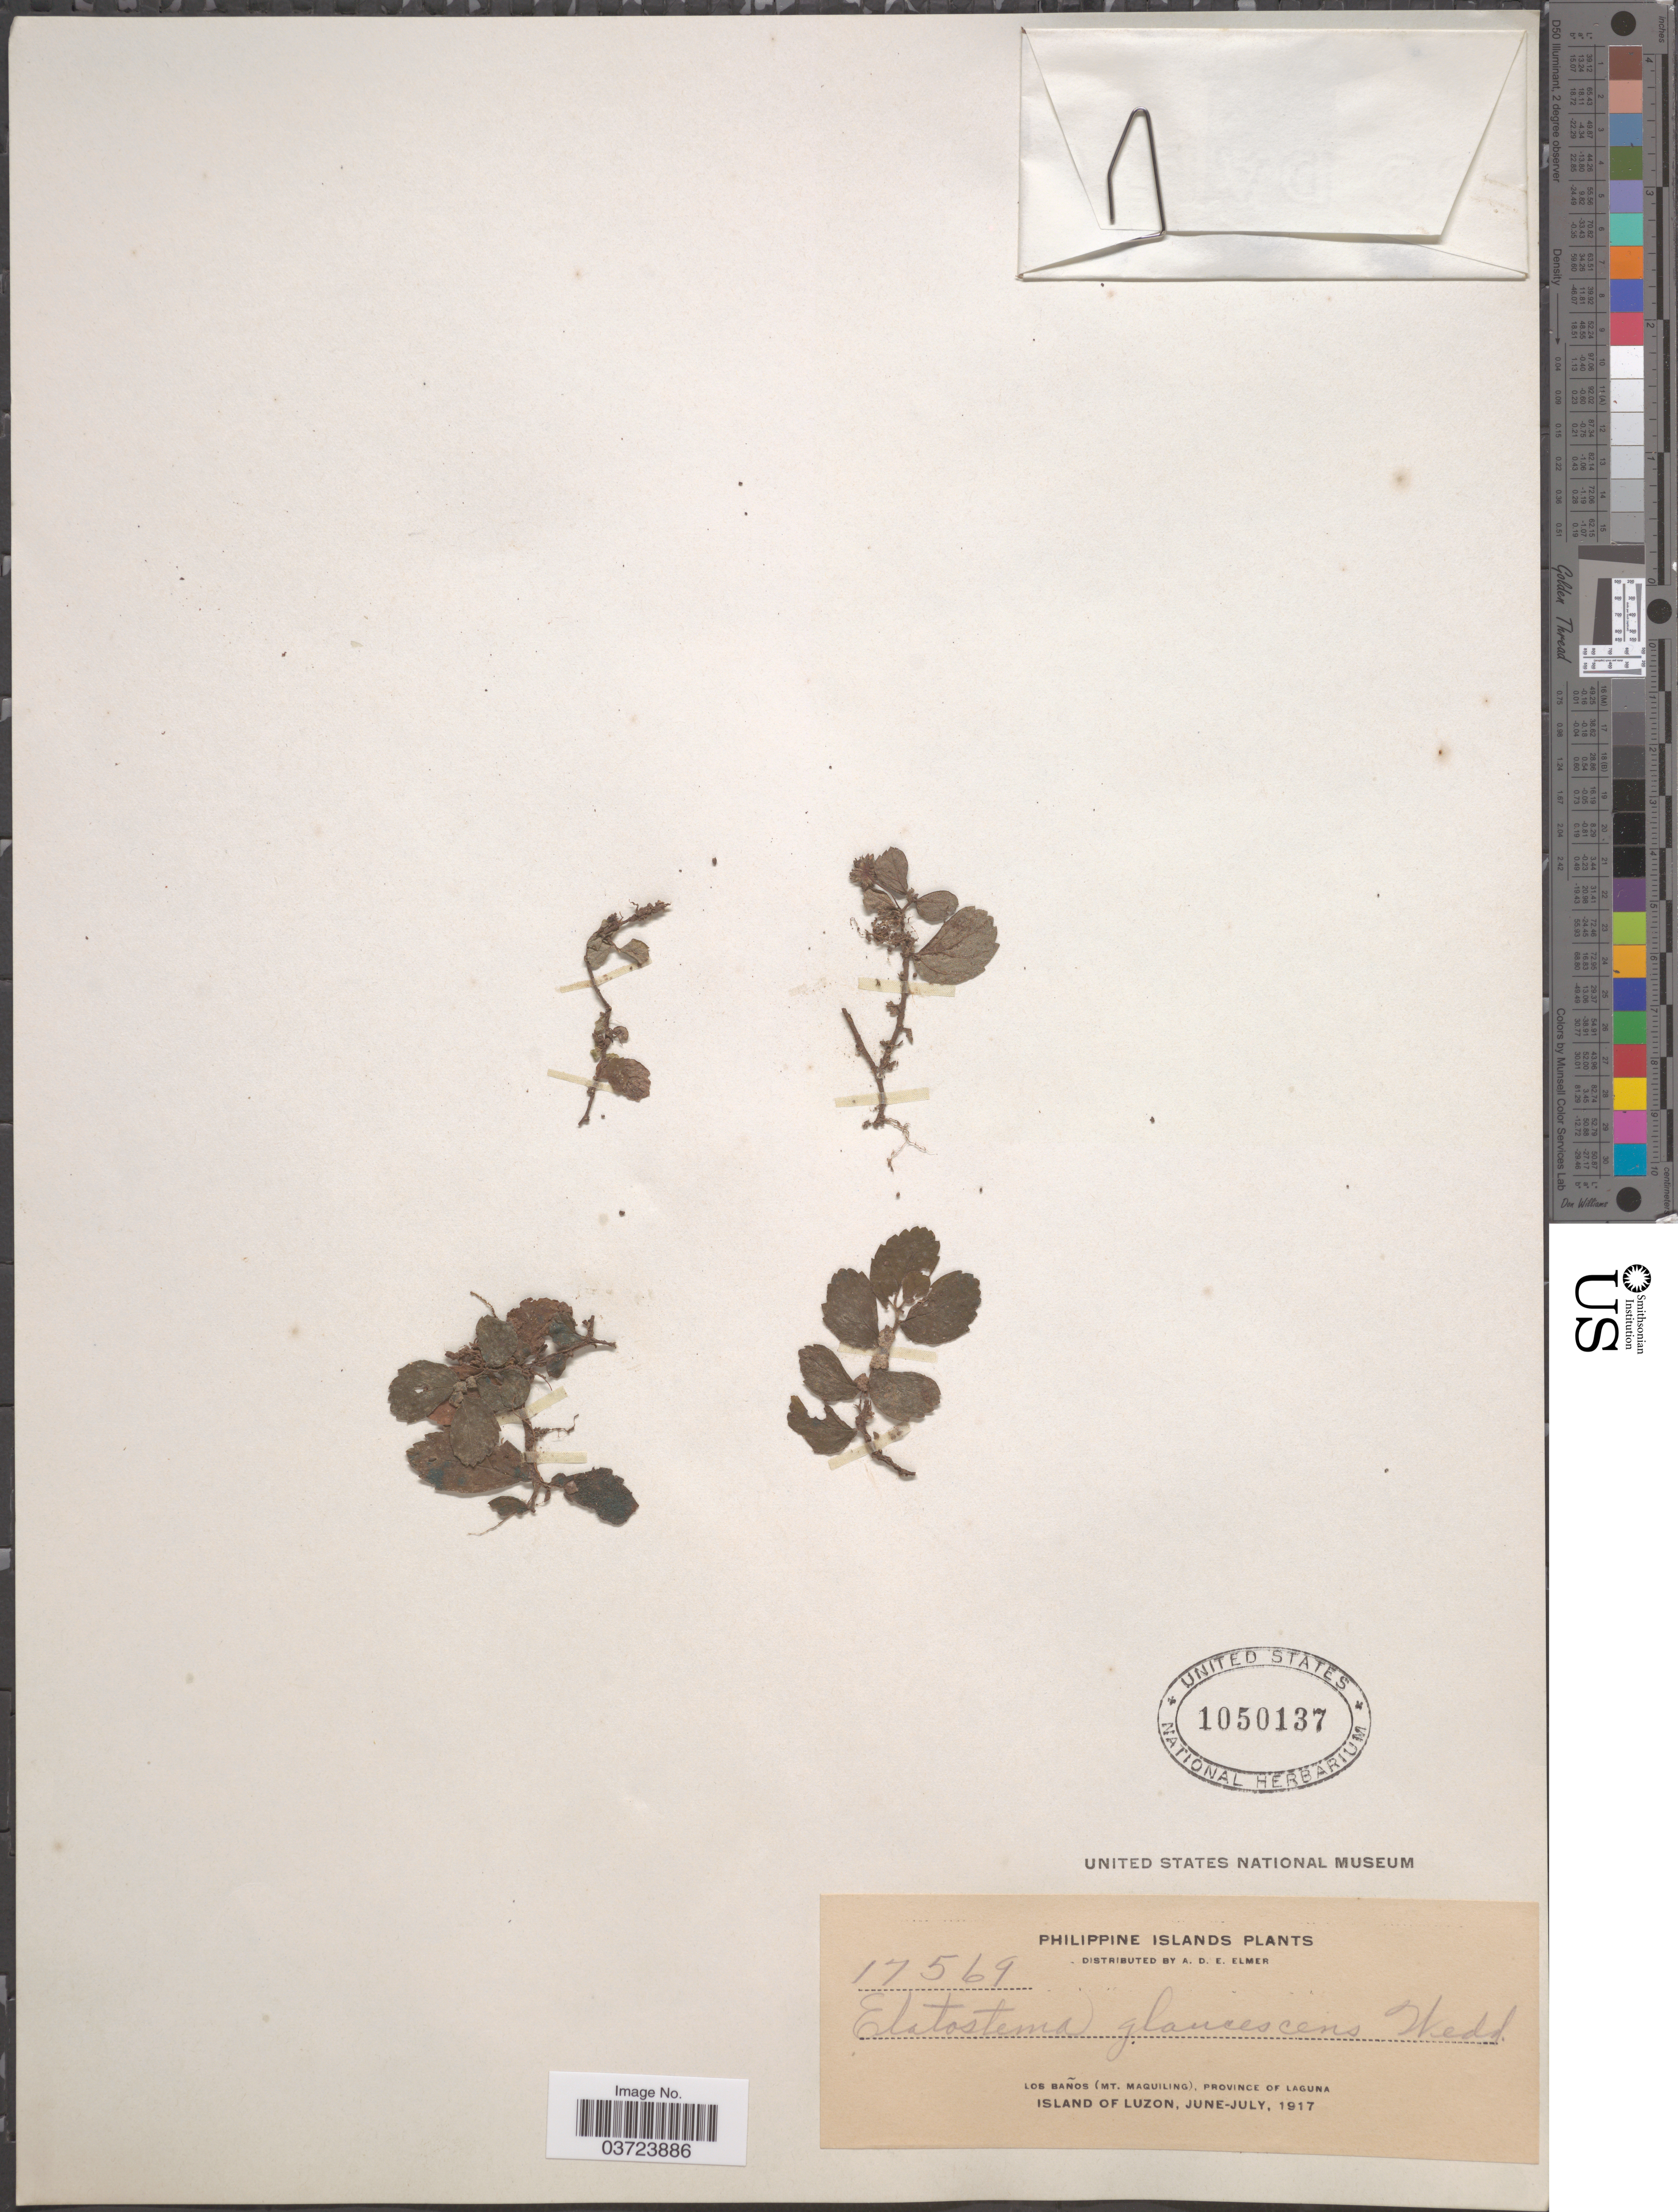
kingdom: Plantae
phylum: Tracheophyta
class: Magnoliopsida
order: Rosales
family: Urticaceae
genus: Elatostema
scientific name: Elatostema glaucescens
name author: Wedd.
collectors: A. D. E. Elmer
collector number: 17569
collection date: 1917-06/1917-07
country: Philippines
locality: Philippine Islands. Los Baños (Mt. Maquiling), Province of Laguna, Island of Luzon.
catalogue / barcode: US 1050137